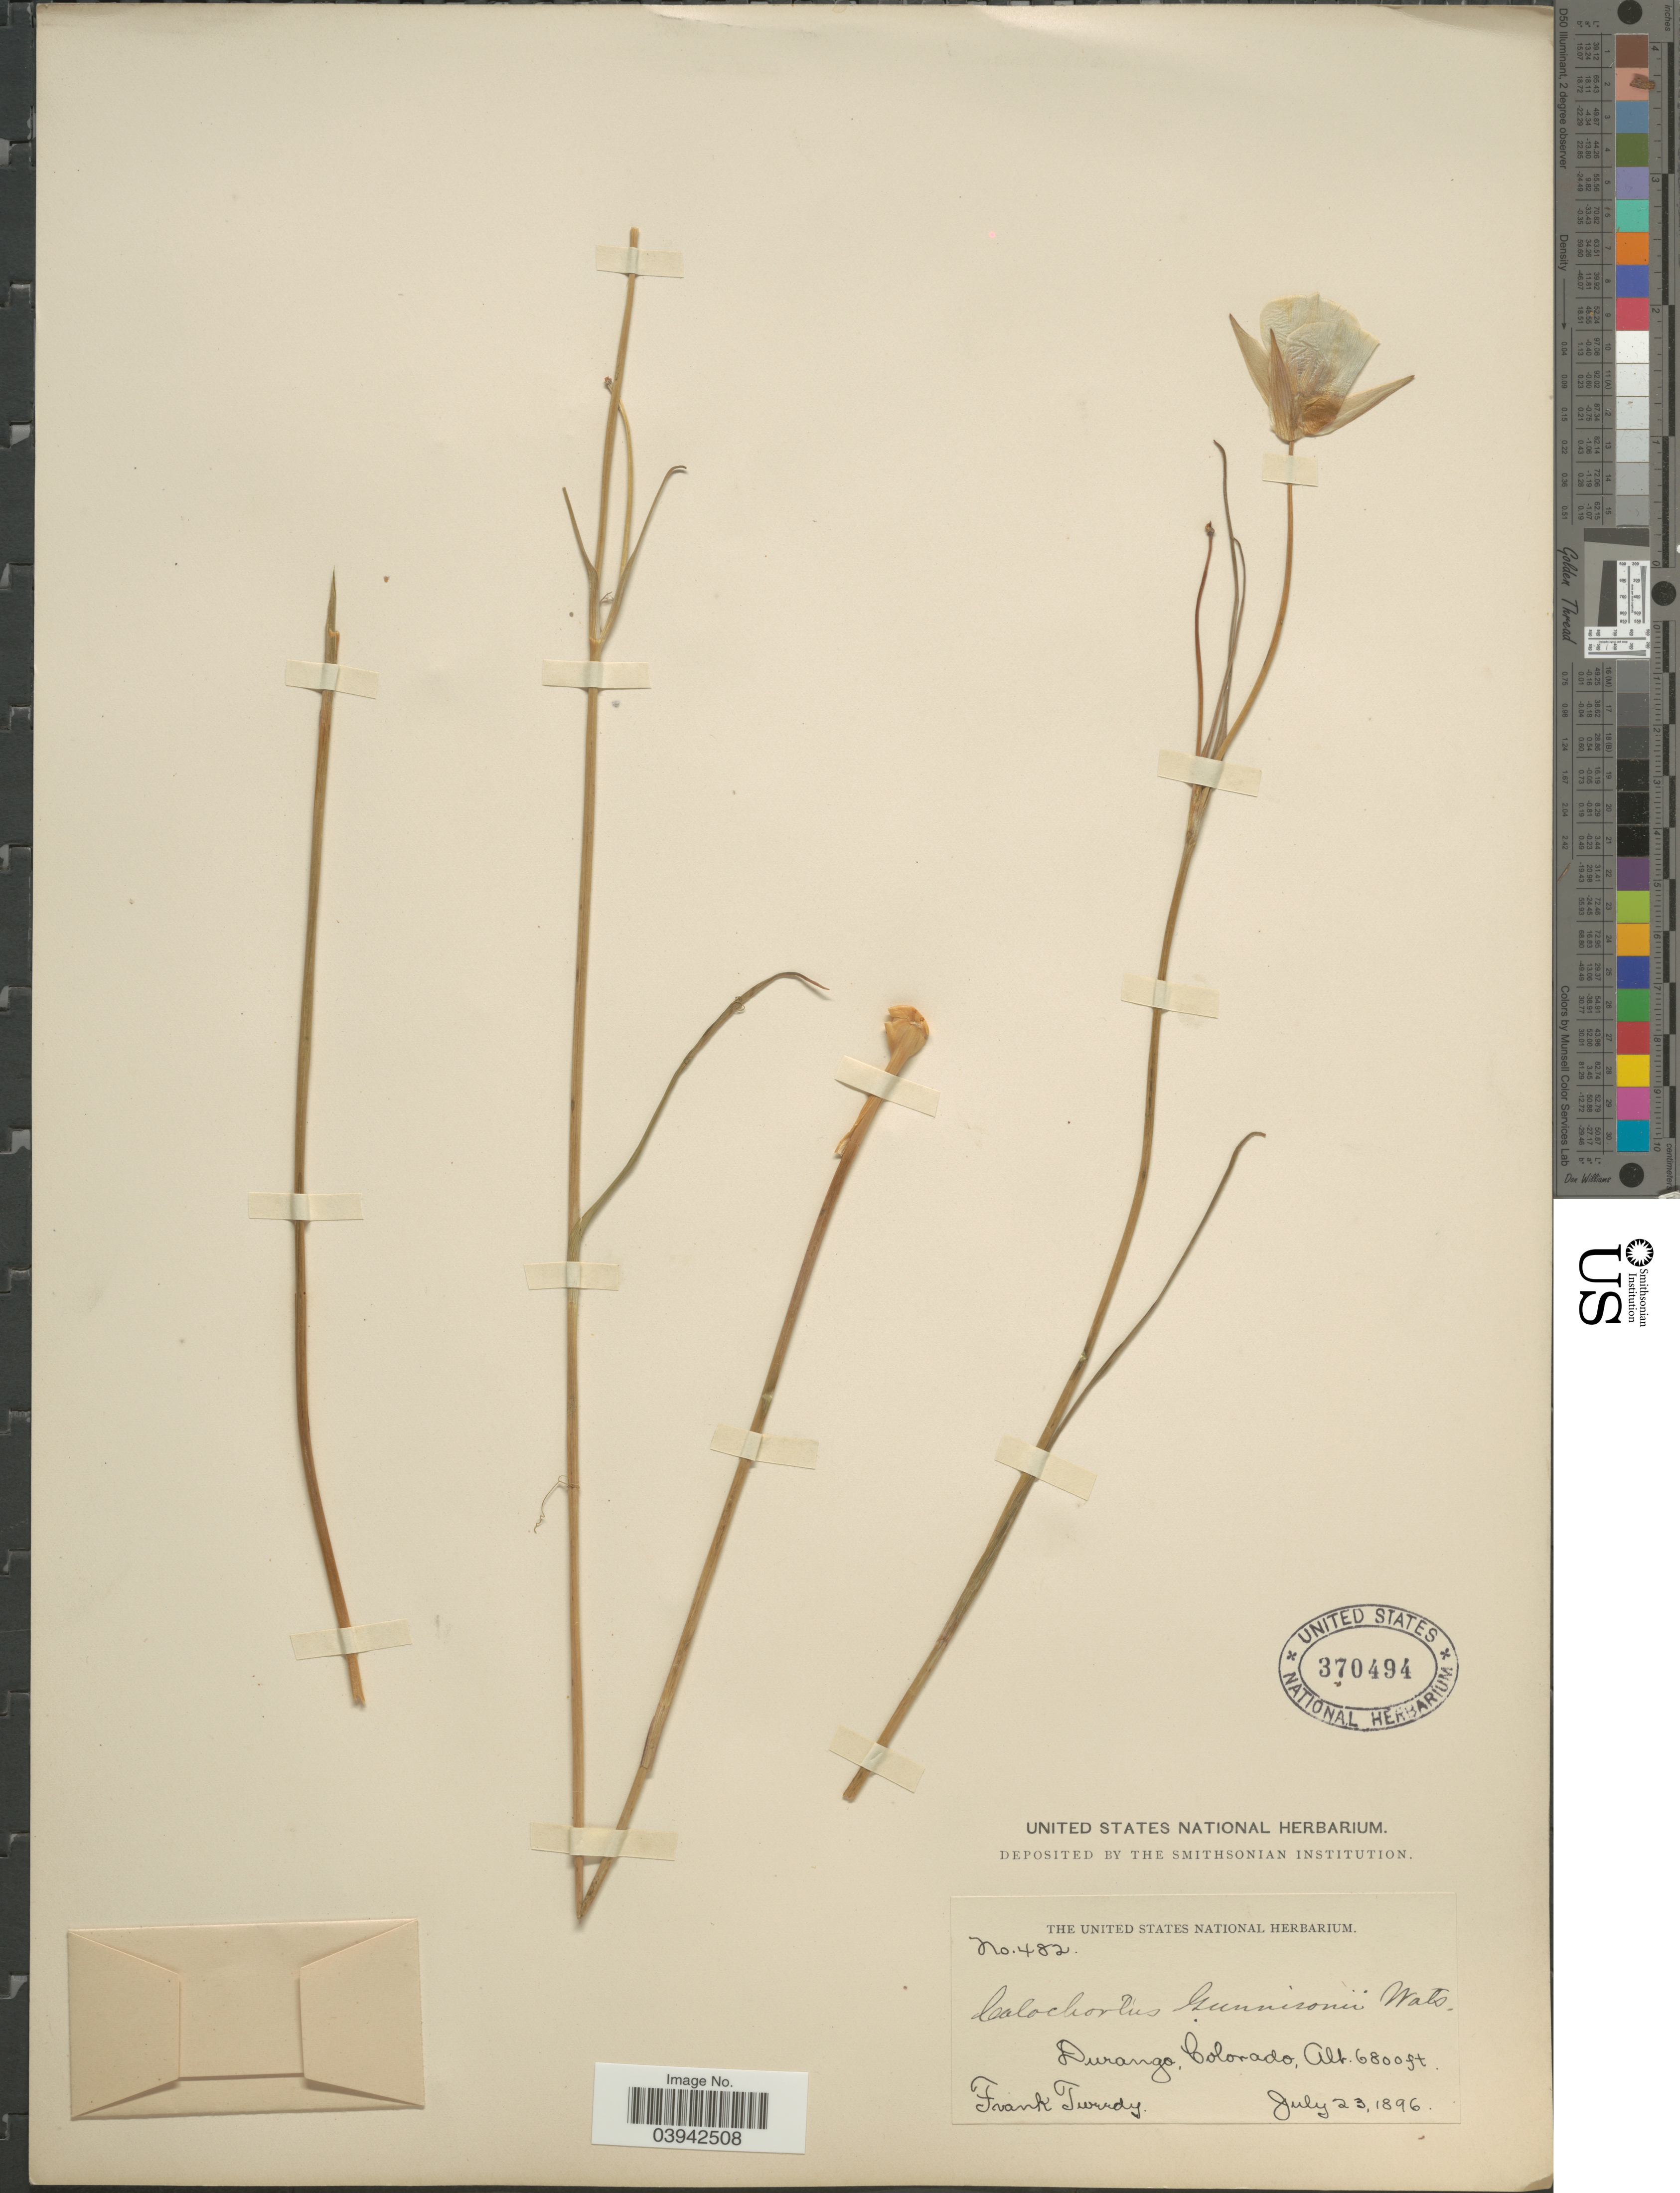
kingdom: Plantae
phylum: Tracheophyta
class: Liliopsida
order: Liliales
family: Liliaceae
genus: Calochortus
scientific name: Calochortus gunnisonii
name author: S. Watson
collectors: F. Tweedy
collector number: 482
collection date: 1896-07-23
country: United States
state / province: Colorado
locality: Durango.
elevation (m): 2073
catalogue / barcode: US 370494